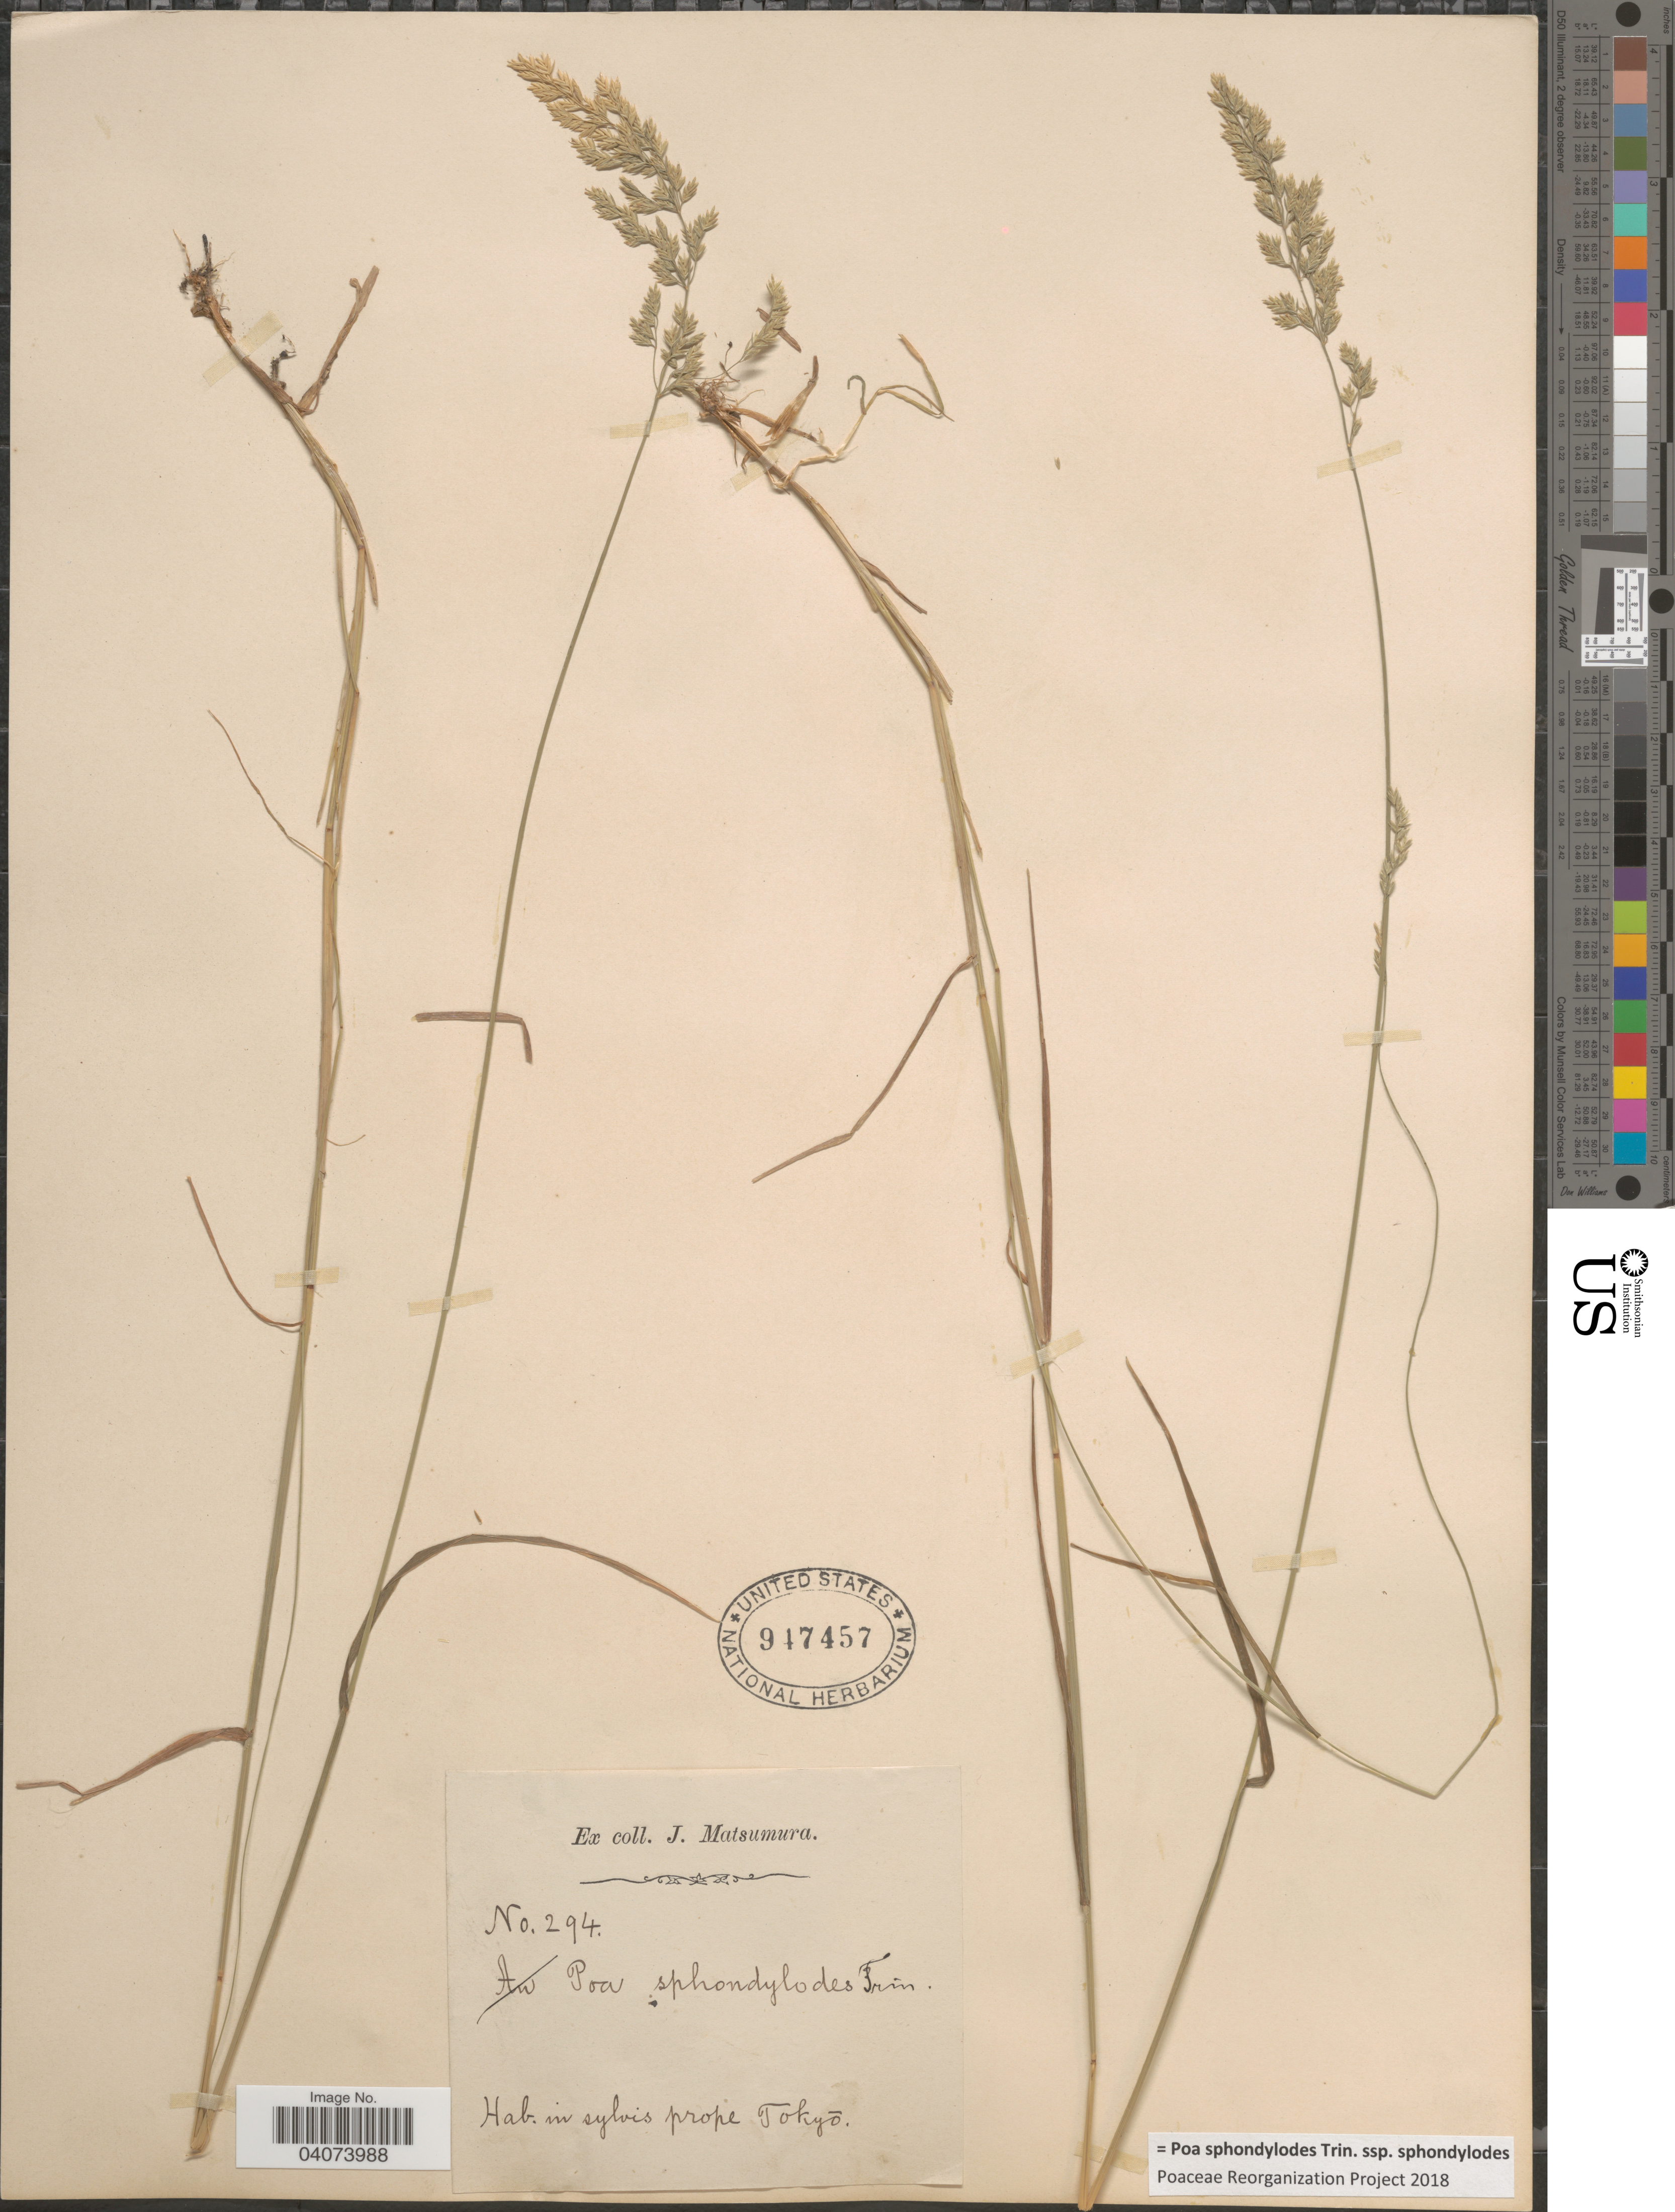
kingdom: Plantae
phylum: Tracheophyta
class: Liliopsida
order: Poales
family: Poaceae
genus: Poa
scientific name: Poa sphondylodes subsp. sphondylodes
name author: Trin.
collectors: J. Matsumura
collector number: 294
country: Japan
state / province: Tokyo, Federal City of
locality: In sylvis prope Tokyo.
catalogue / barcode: US 947457